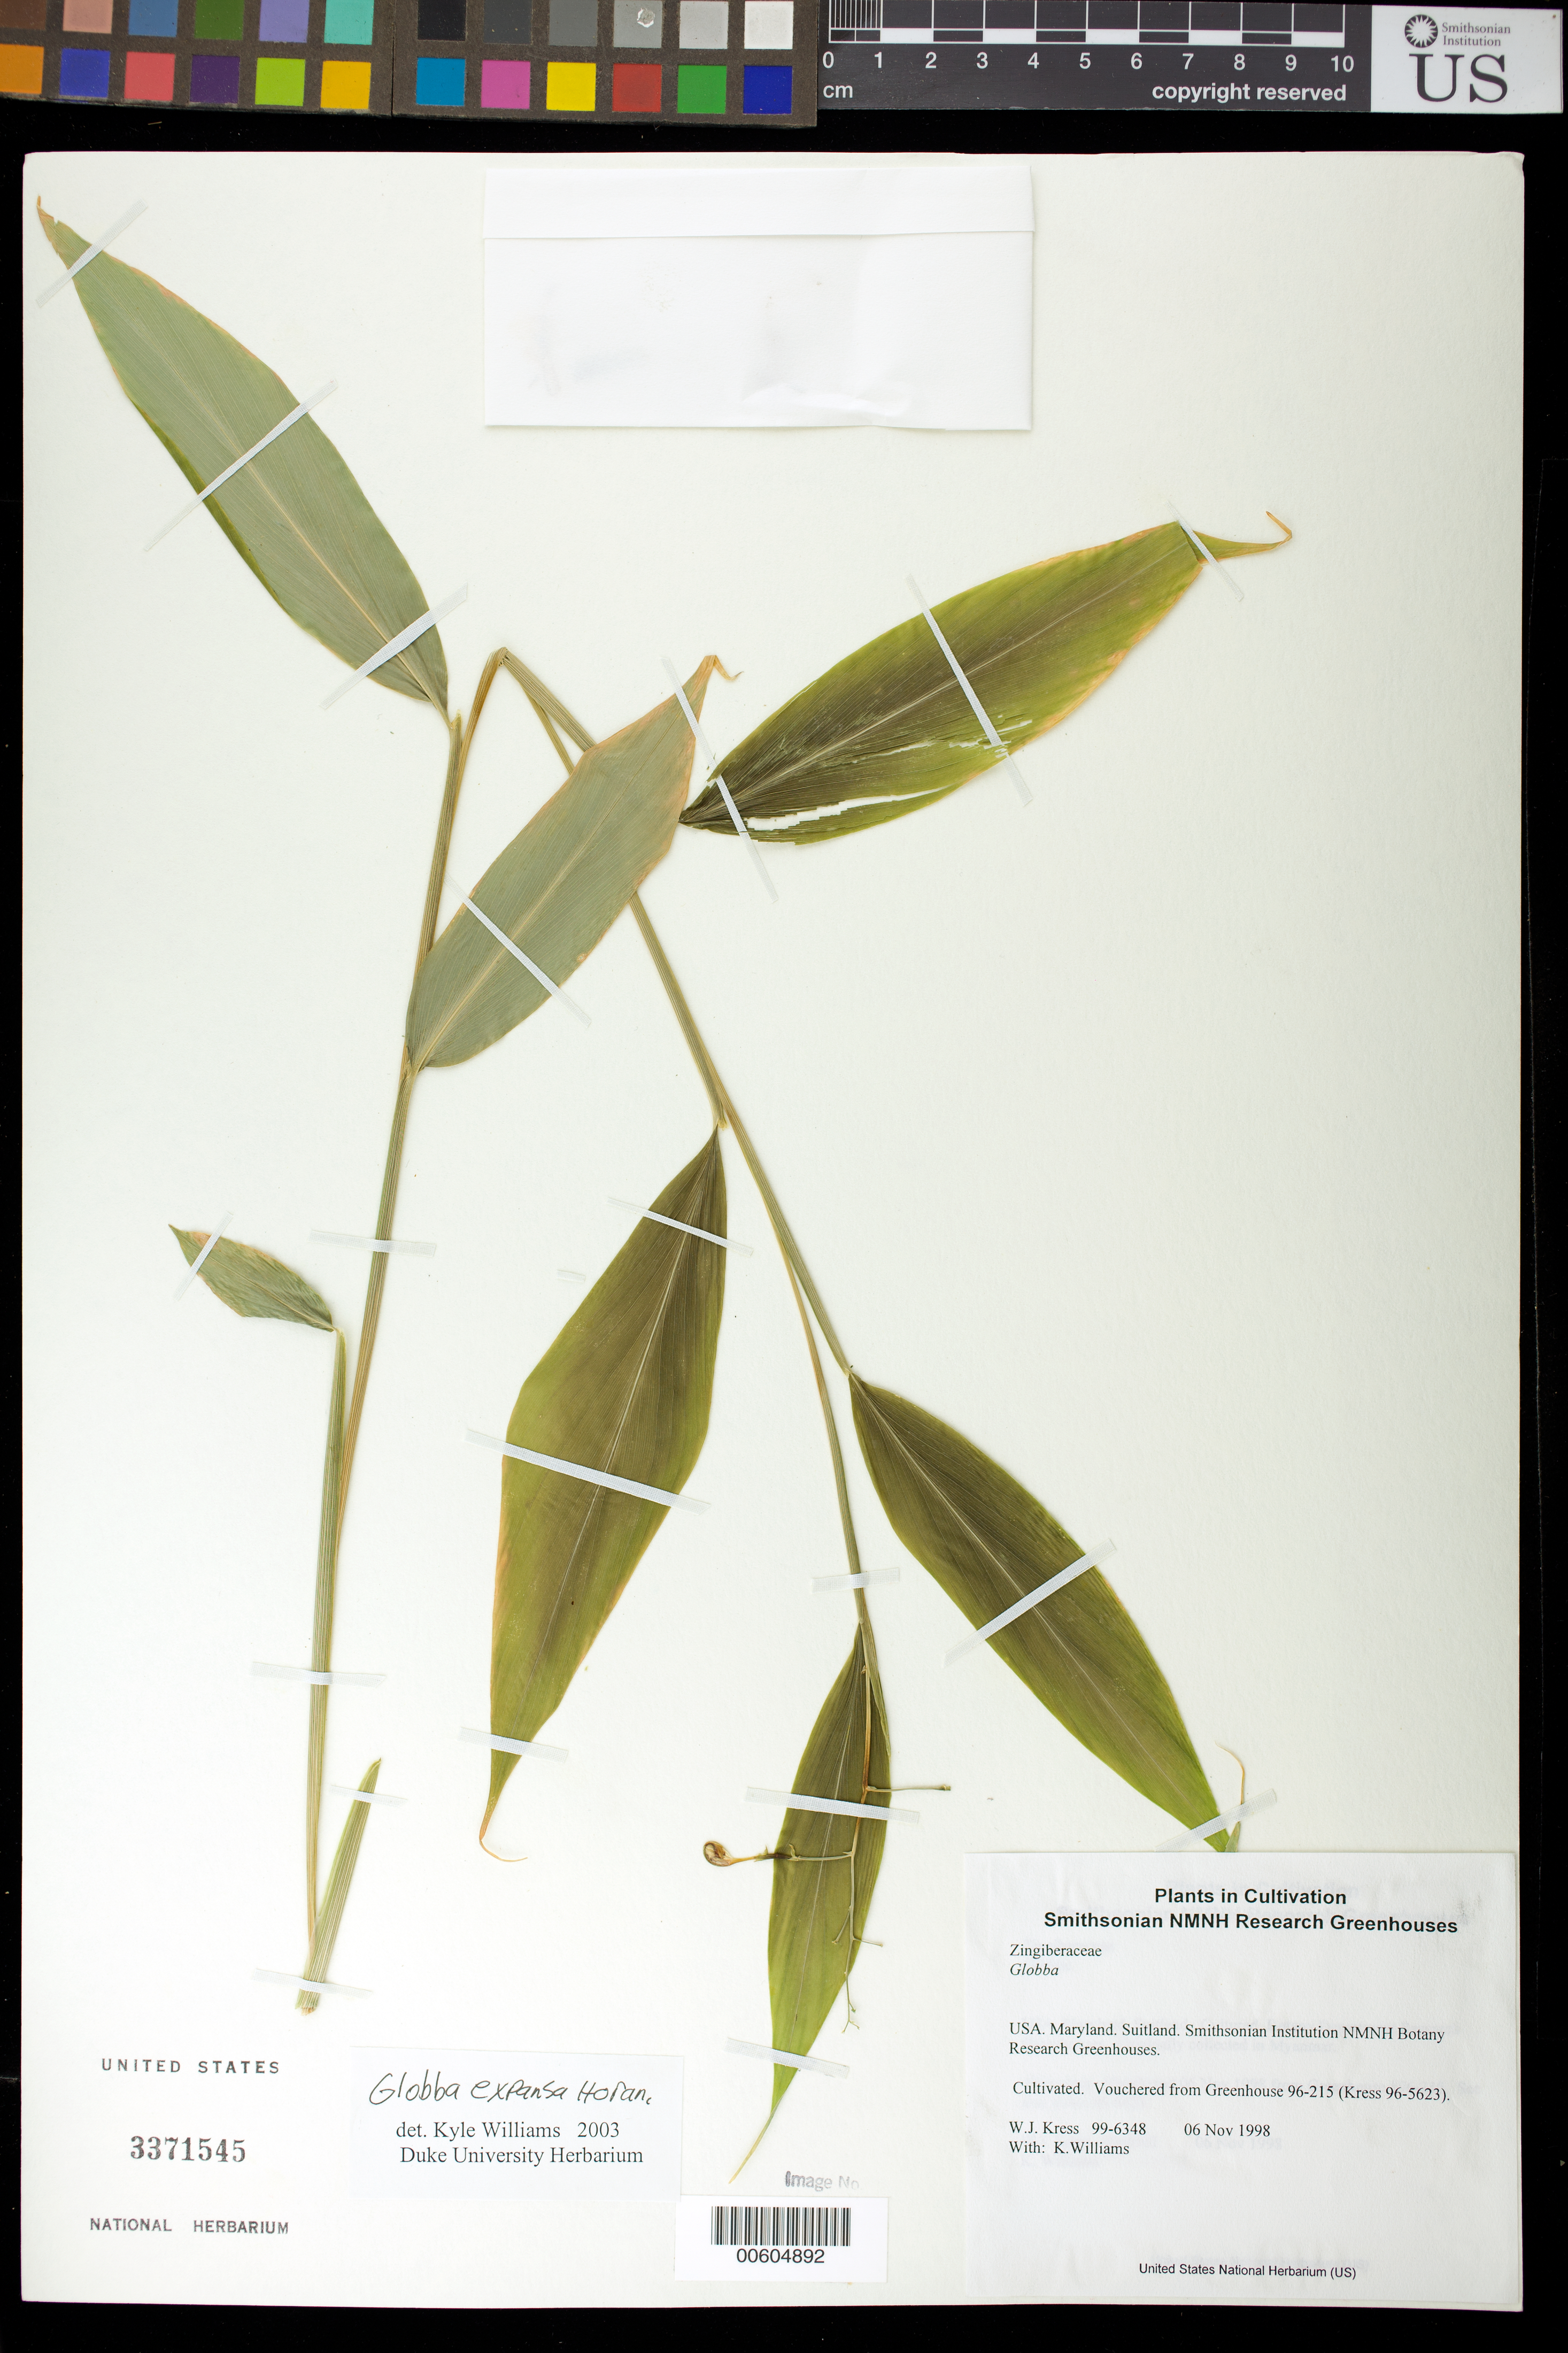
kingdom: Plantae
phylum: Tracheophyta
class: Liliopsida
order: Zingiberales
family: Zingiberaceae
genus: Globba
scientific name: Globba expansa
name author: Wall.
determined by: Williams, K. J.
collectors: W. J. Kress & K. J. Williams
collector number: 99-6348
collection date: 1998-11-06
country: United States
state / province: Maryland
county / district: Prince George's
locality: NMNH Botany Research Greenhouses. Suitland.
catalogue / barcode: US 3371545